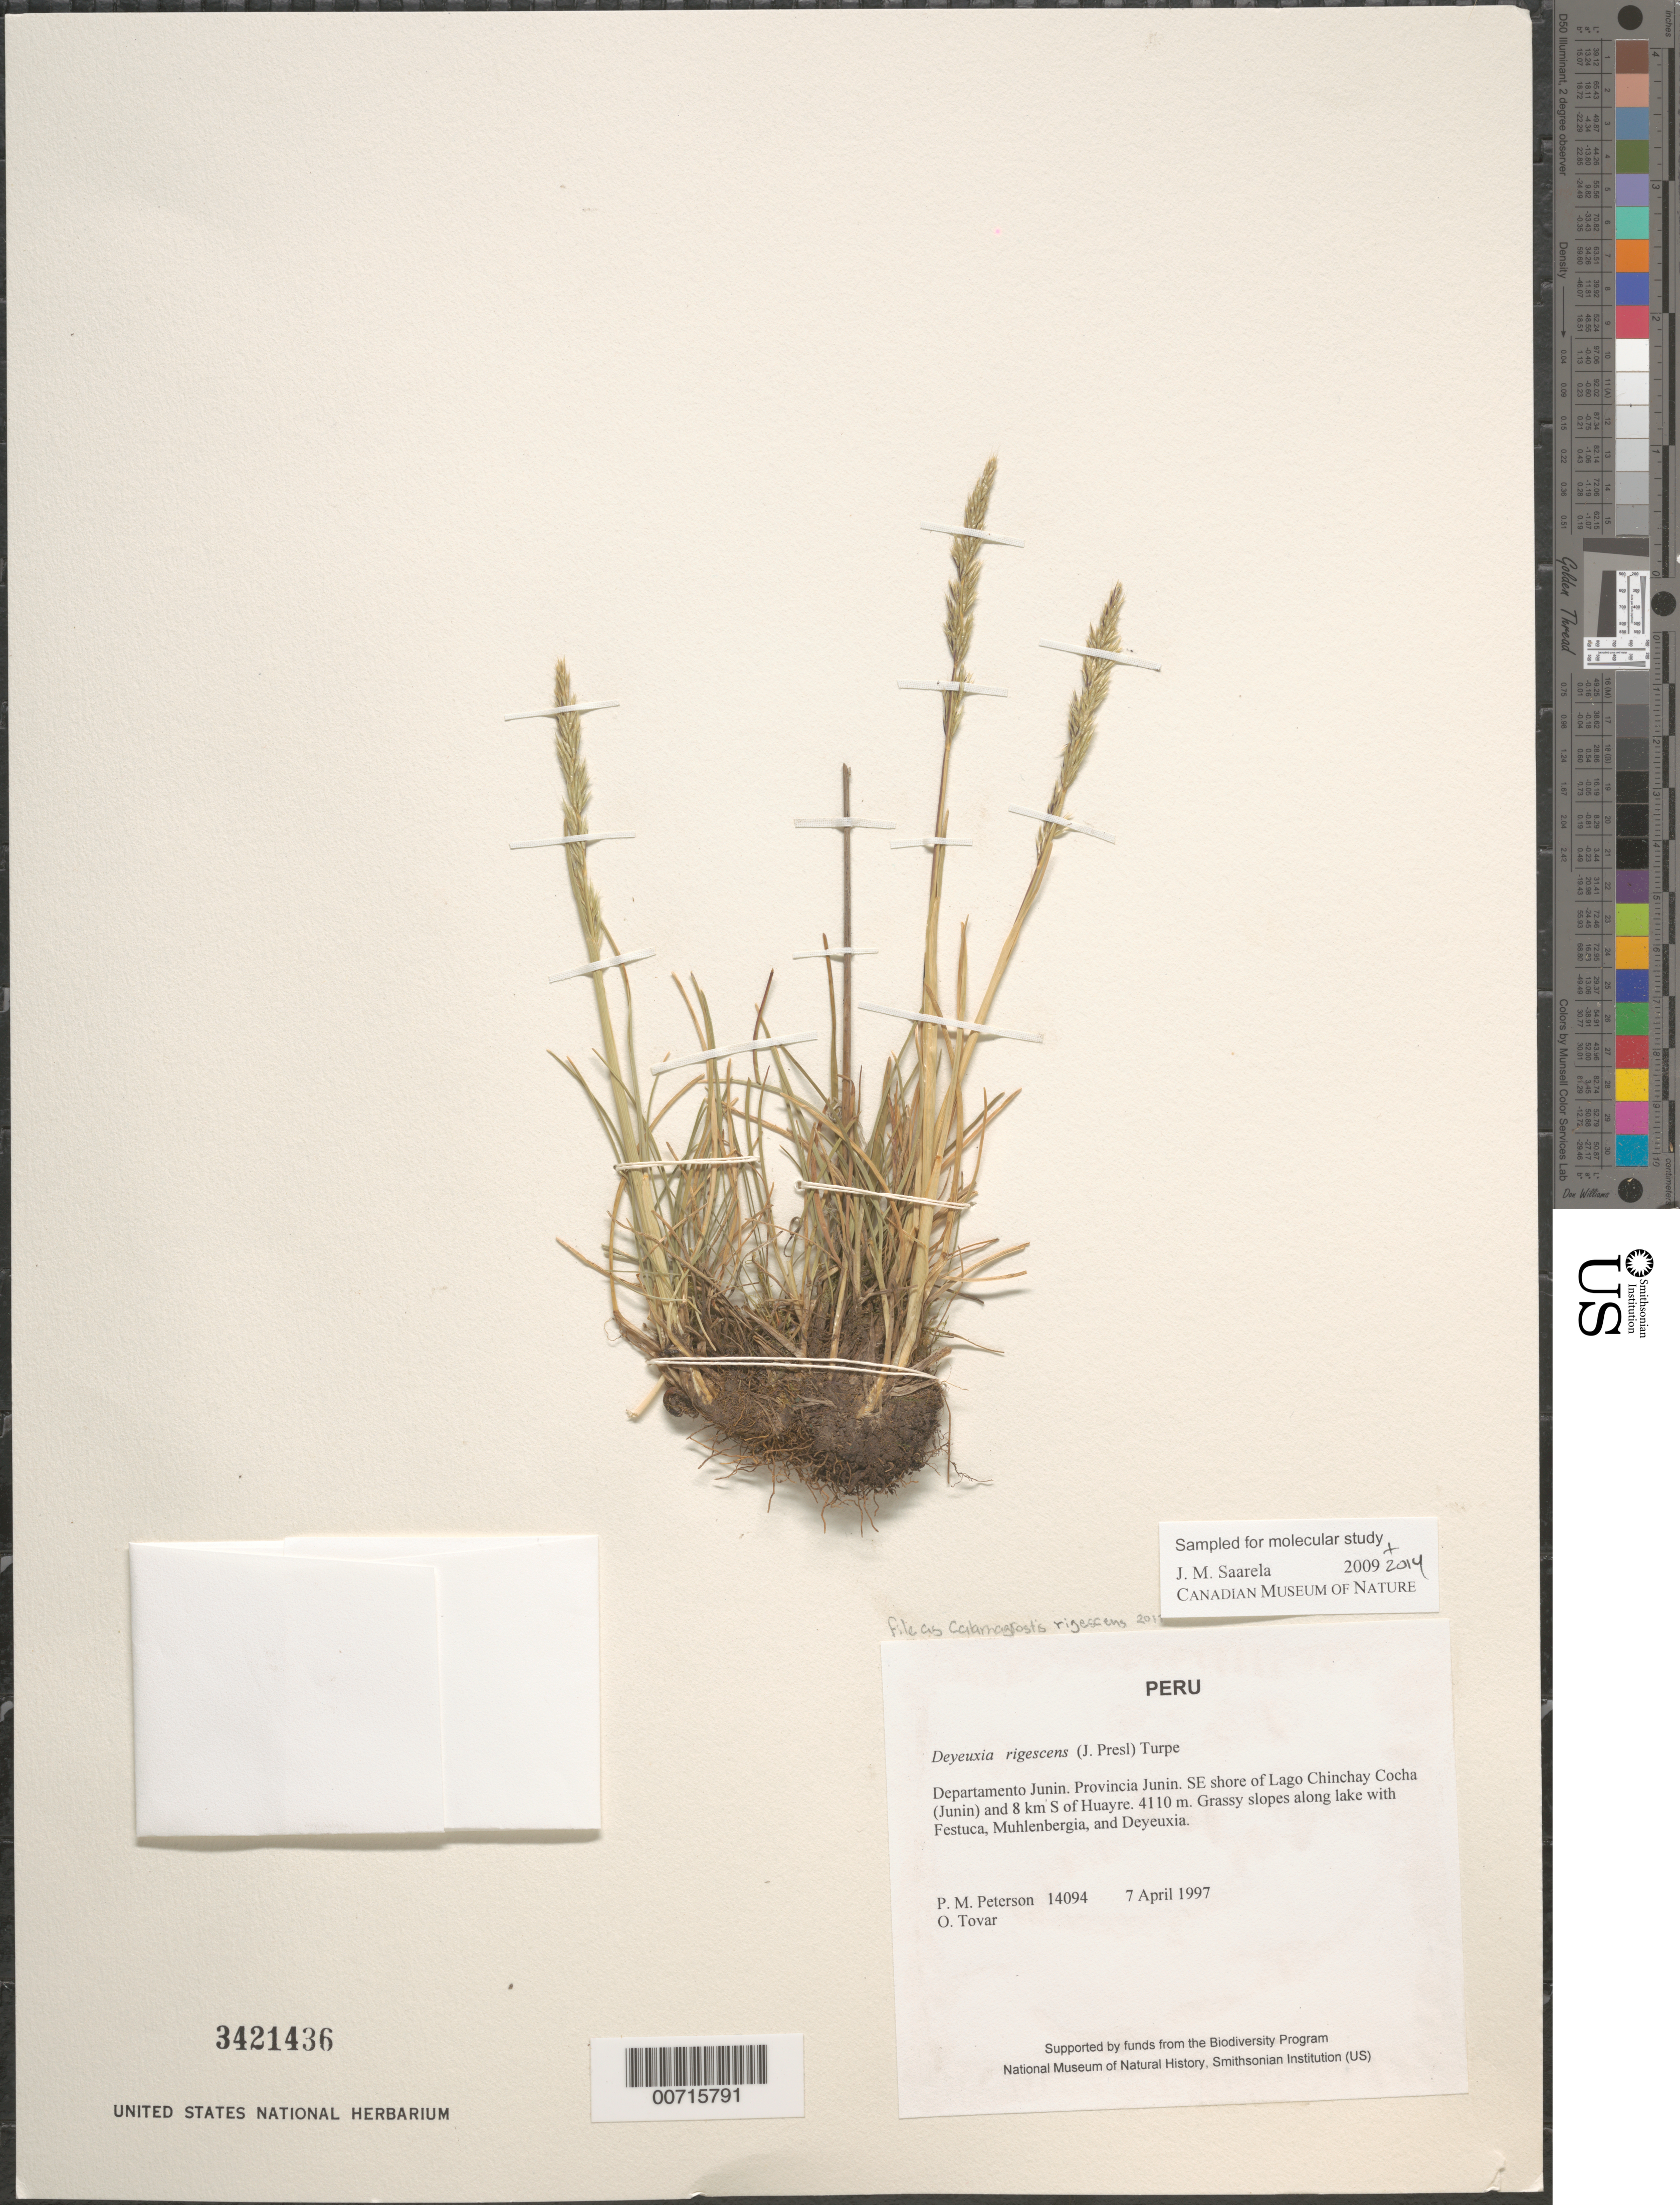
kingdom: Plantae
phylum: Tracheophyta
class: Liliopsida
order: Poales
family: Poaceae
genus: Cinnagrostis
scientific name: Cinnagrostis rigescens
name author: (J. Presl) P.M. Peterson et al.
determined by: Poaceae Reorganization Project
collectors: P. M. Peterson & Ó. Tovar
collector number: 14094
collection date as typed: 07 Apr 1997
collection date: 1997-04-07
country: Peru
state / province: Junín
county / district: Junín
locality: SE shore of Lago Chinchay Cocha (Junin) and 8 km S of Huayre.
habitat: Grassy slopes along lake with Festuca, Muhlenbergia, and Deyeuxia.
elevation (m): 4110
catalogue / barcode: US 3421436